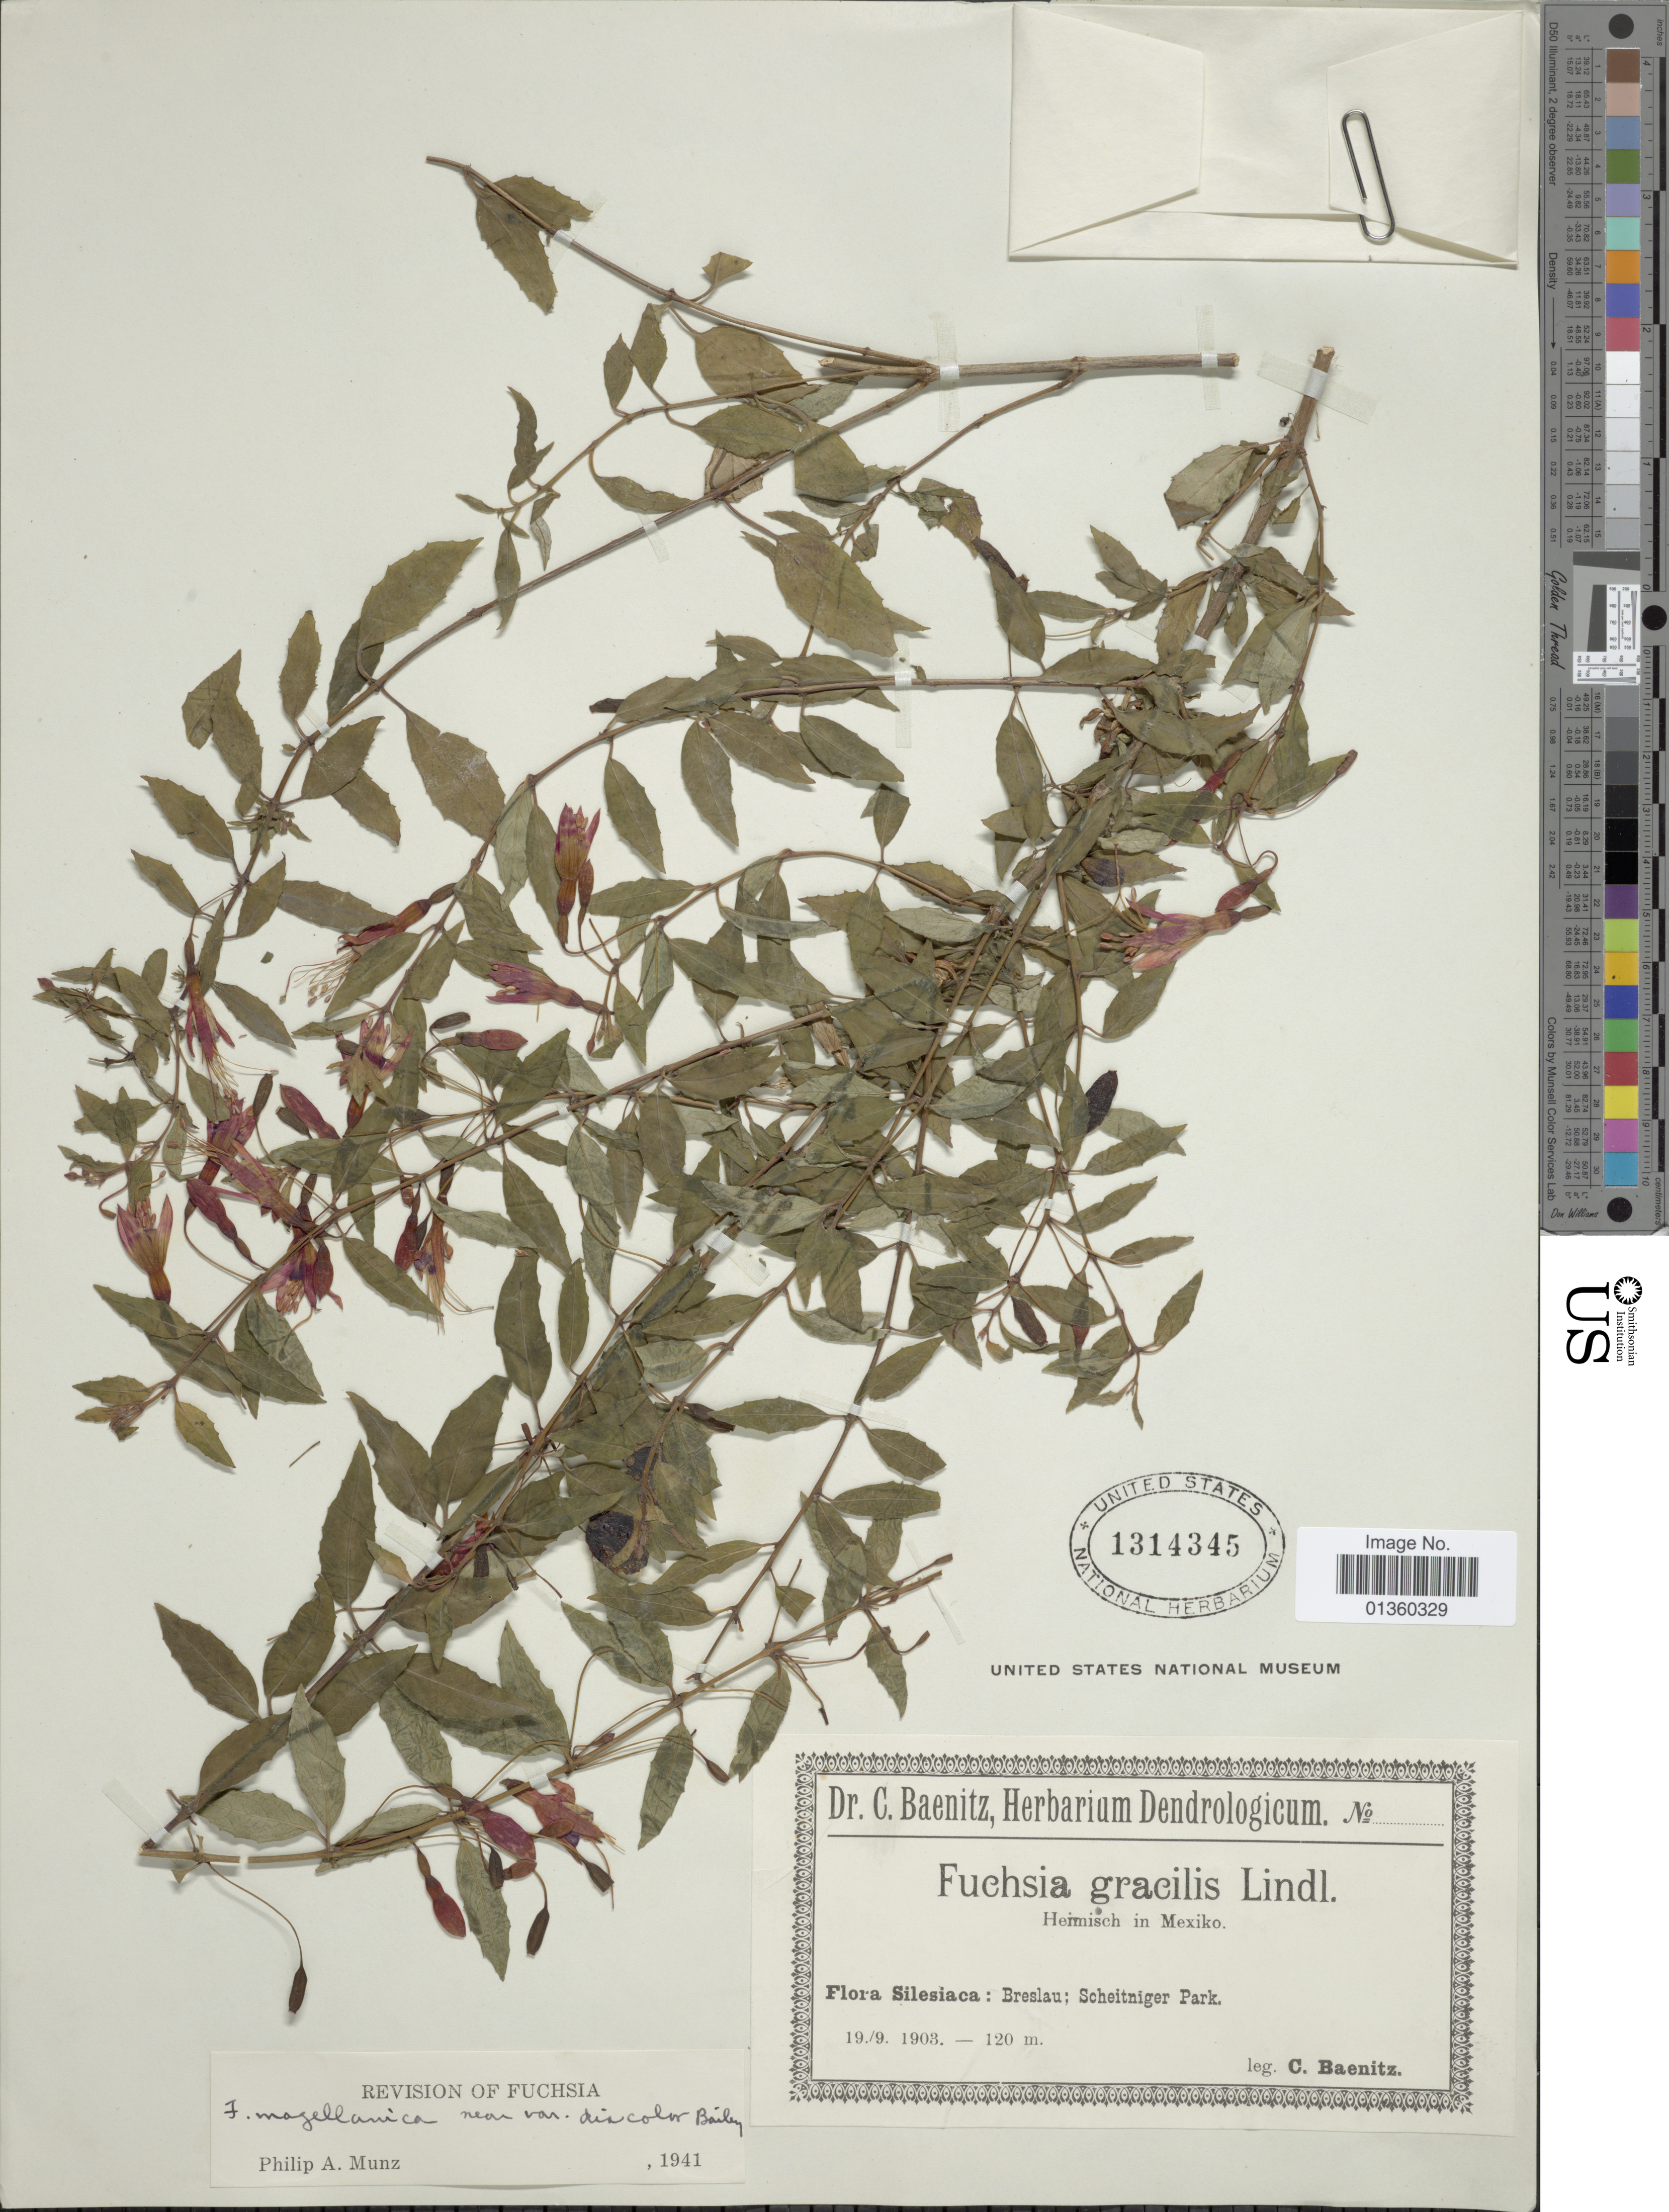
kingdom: Plantae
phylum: Tracheophyta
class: Magnoliopsida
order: Myrtales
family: Onagraceae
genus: Fuchsia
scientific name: Fuchsia magellanica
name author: Lam.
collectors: C. G. Baenitz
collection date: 1903-09-19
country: Poland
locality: Flora Silesiaca: Breslau; Scheitniger Park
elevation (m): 120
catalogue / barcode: US 1314345